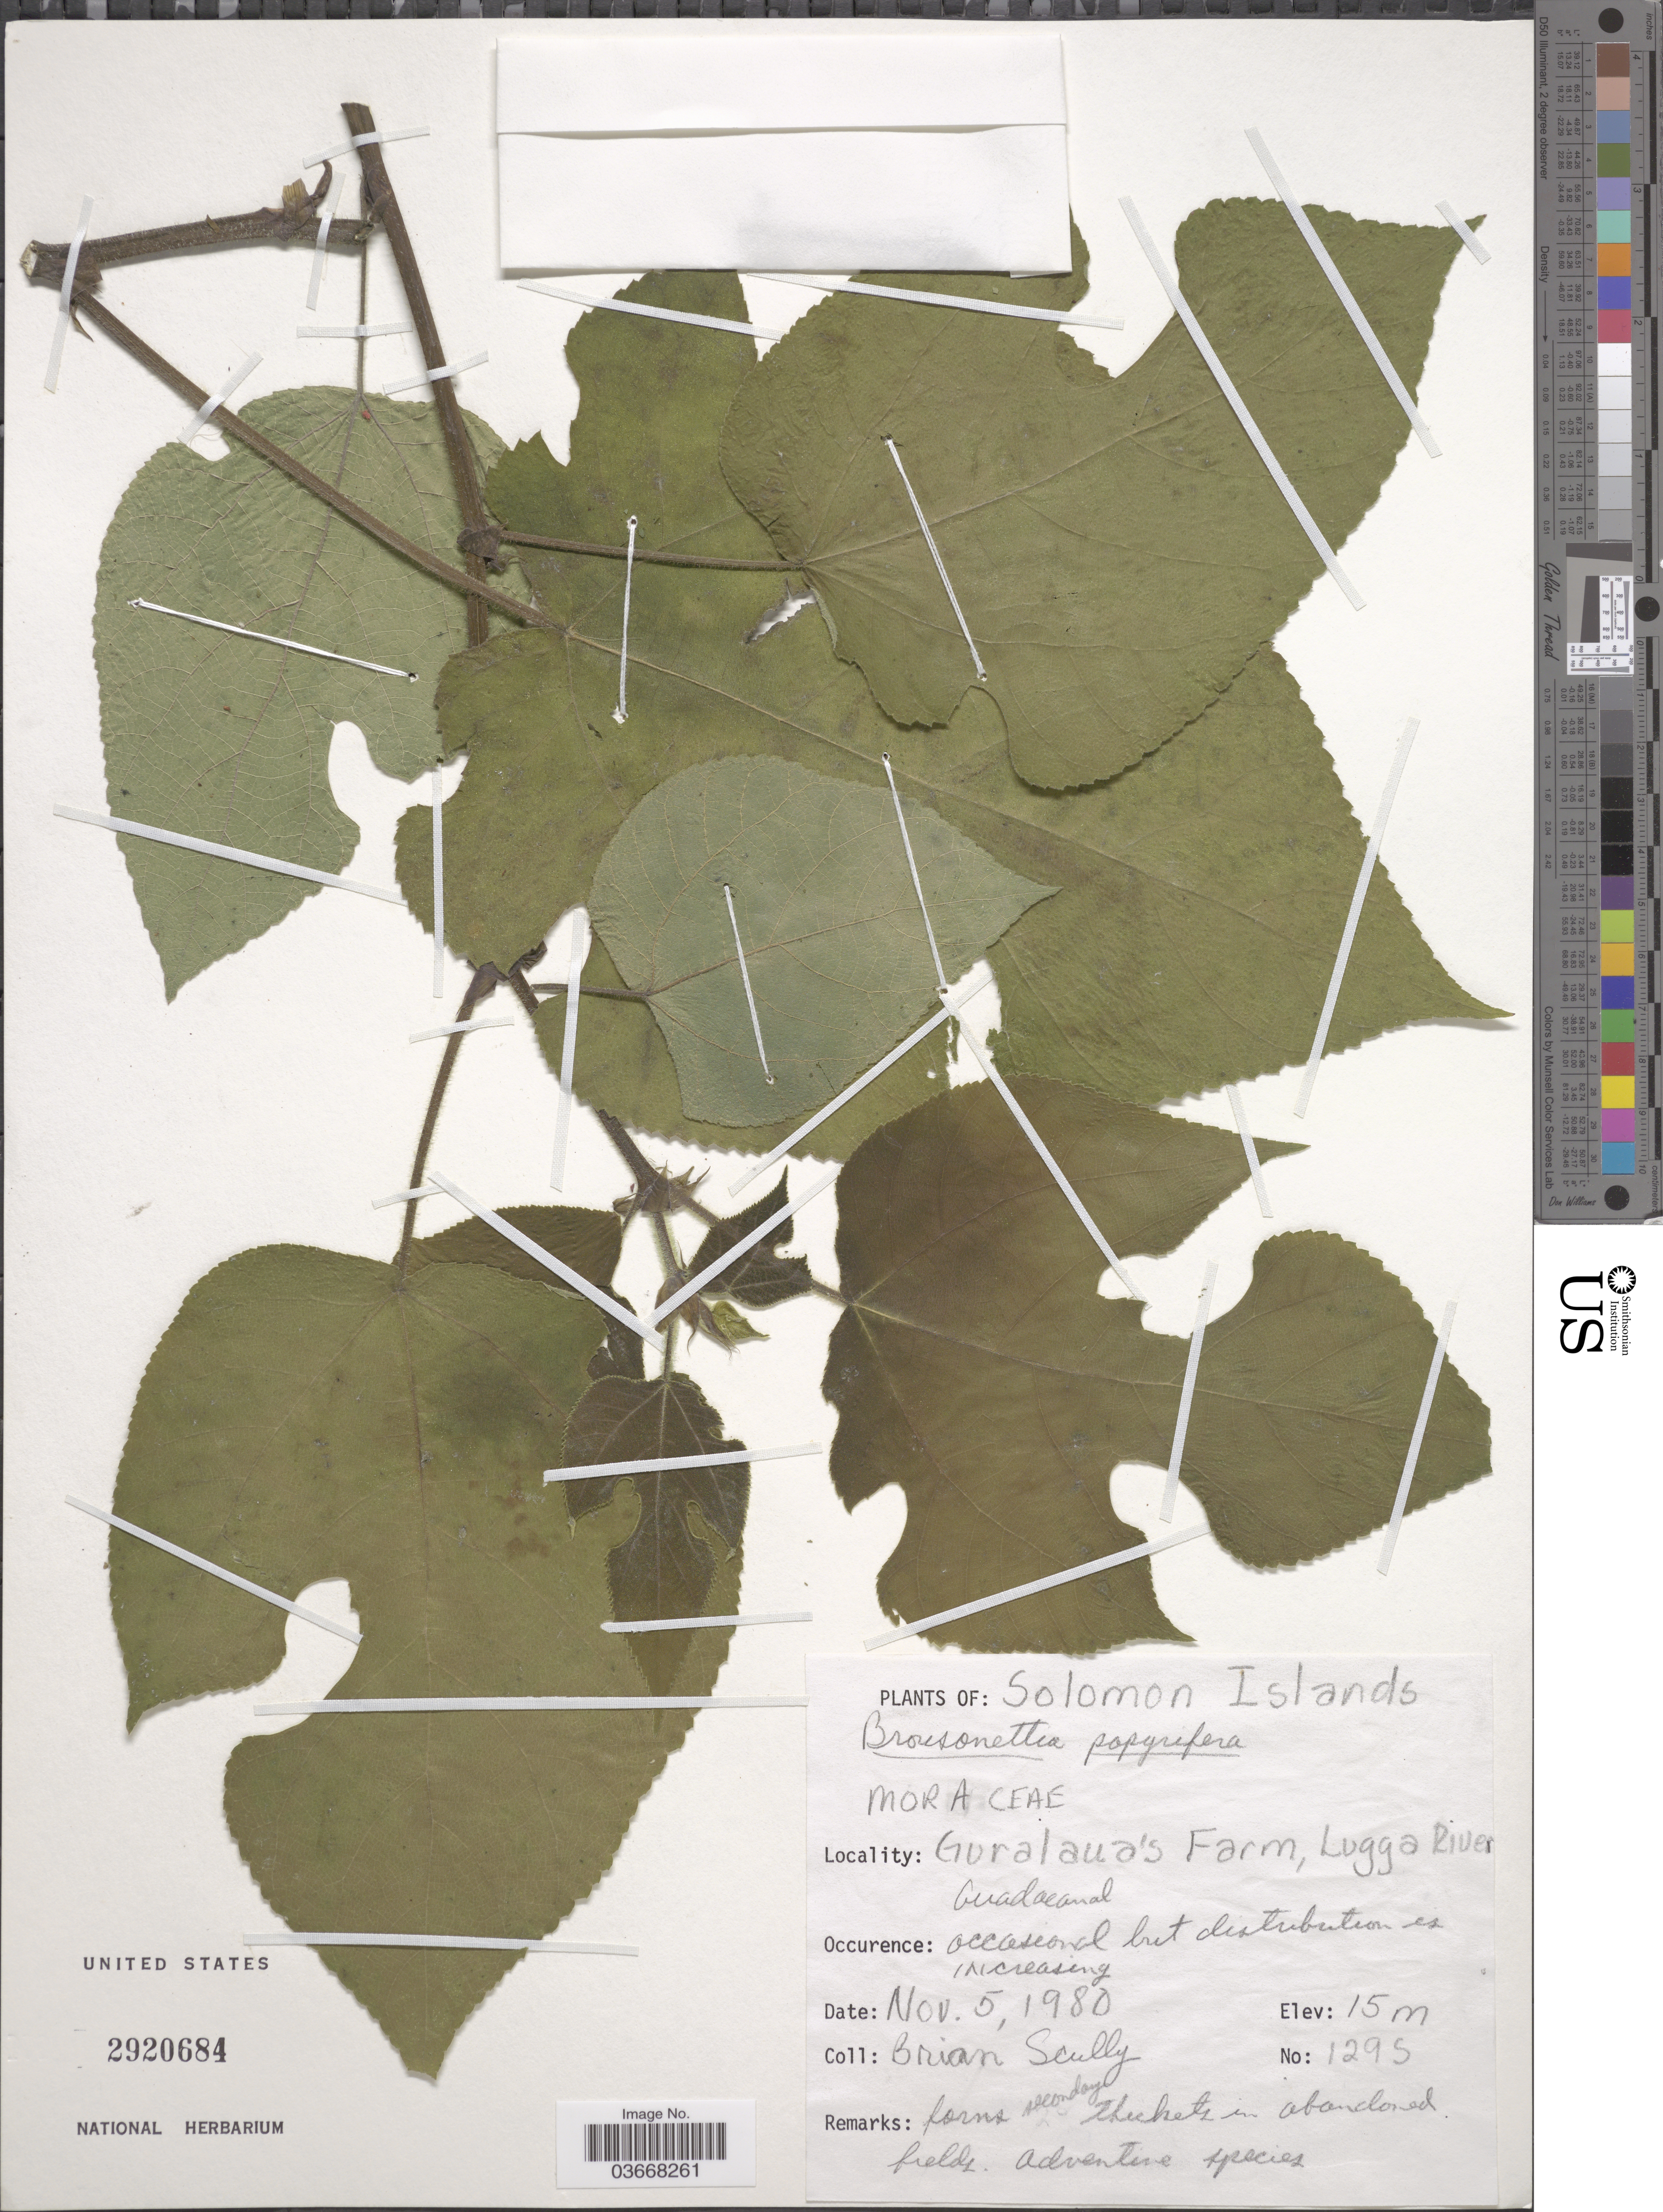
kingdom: Plantae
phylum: Tracheophyta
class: Magnoliopsida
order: Rosales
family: Moraceae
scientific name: Broussoneta papyrifera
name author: (L.) L'Hér. ex Vent.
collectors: B. Scully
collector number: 129S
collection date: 1980-11-05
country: Solomon Islands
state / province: Solomon Islands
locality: Guralaua's Farm, Lugga River. Guadalcanal.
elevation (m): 15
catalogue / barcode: US 2920684